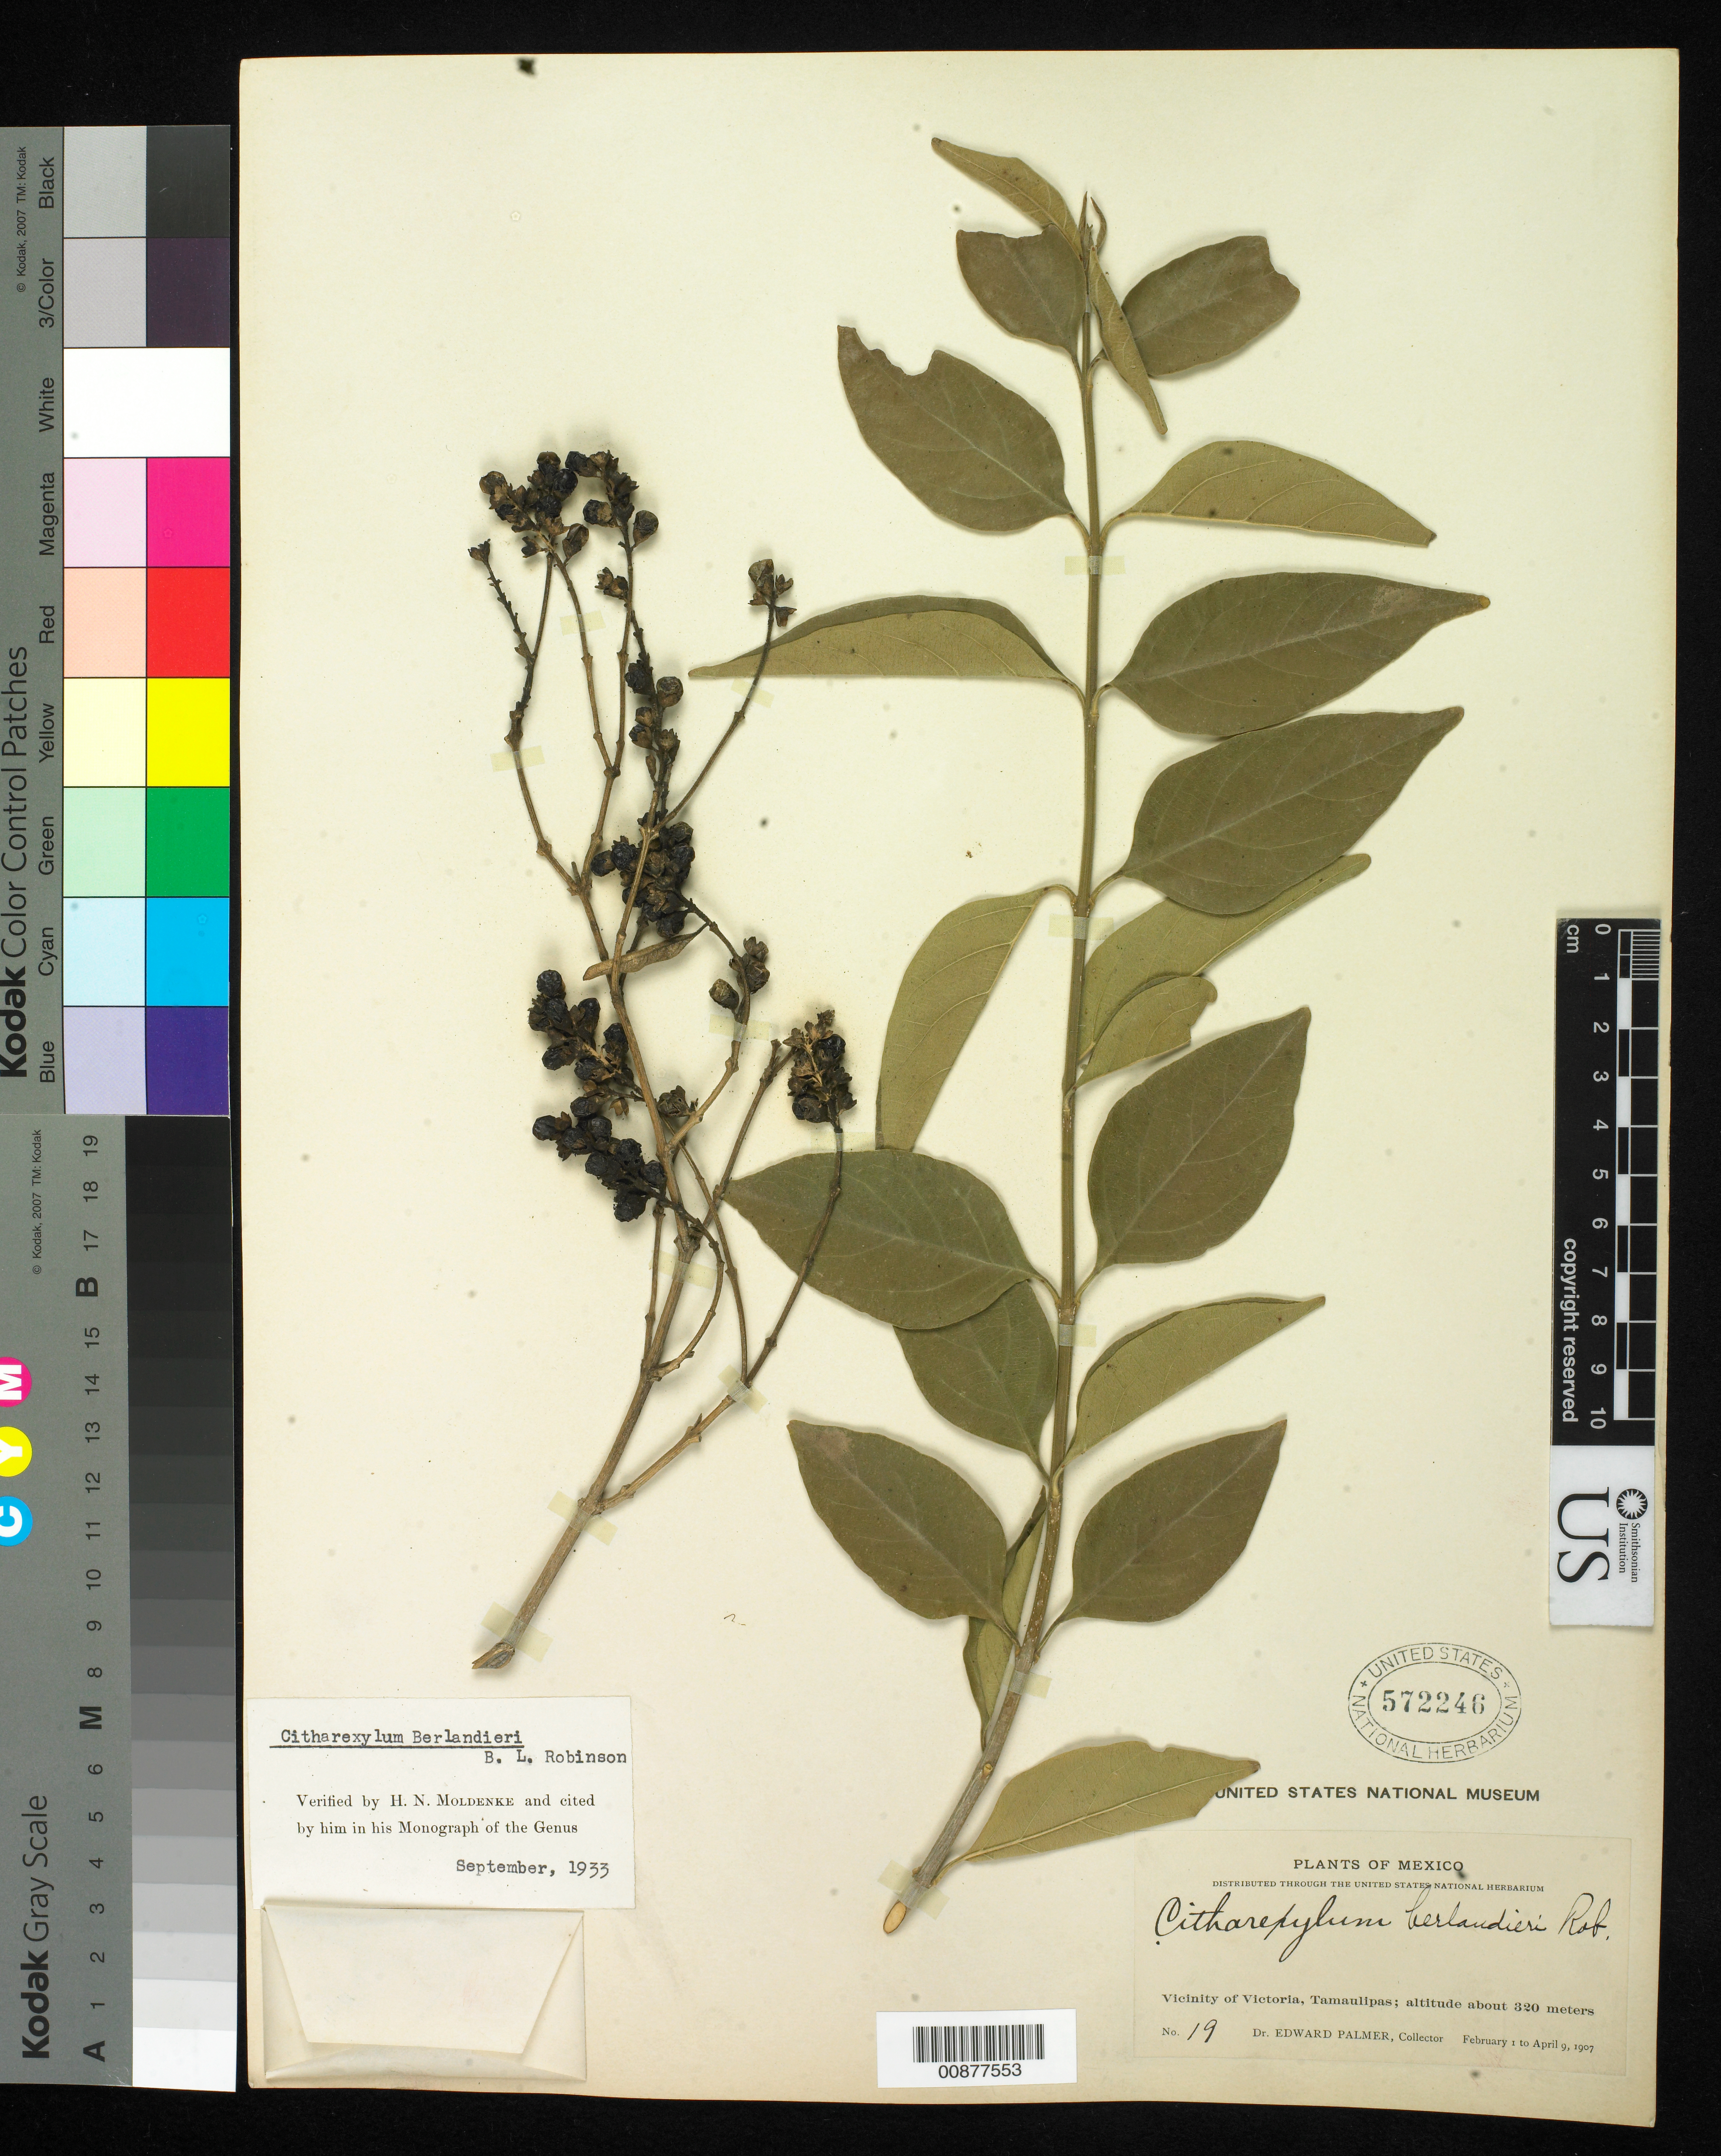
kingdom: Plantae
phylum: Tracheophyta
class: Magnoliopsida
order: Lamiales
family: Verbenaceae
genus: Citharexylum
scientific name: Citharexylum berlandieri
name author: B.L. Rob.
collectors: E. Palmer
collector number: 19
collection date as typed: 01 Feb 1907 to 09 Apr 1907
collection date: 1907-02-01/1907-04-09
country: Mexico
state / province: Tamaulipas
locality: Vicinity of Victoria.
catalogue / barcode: US 572246